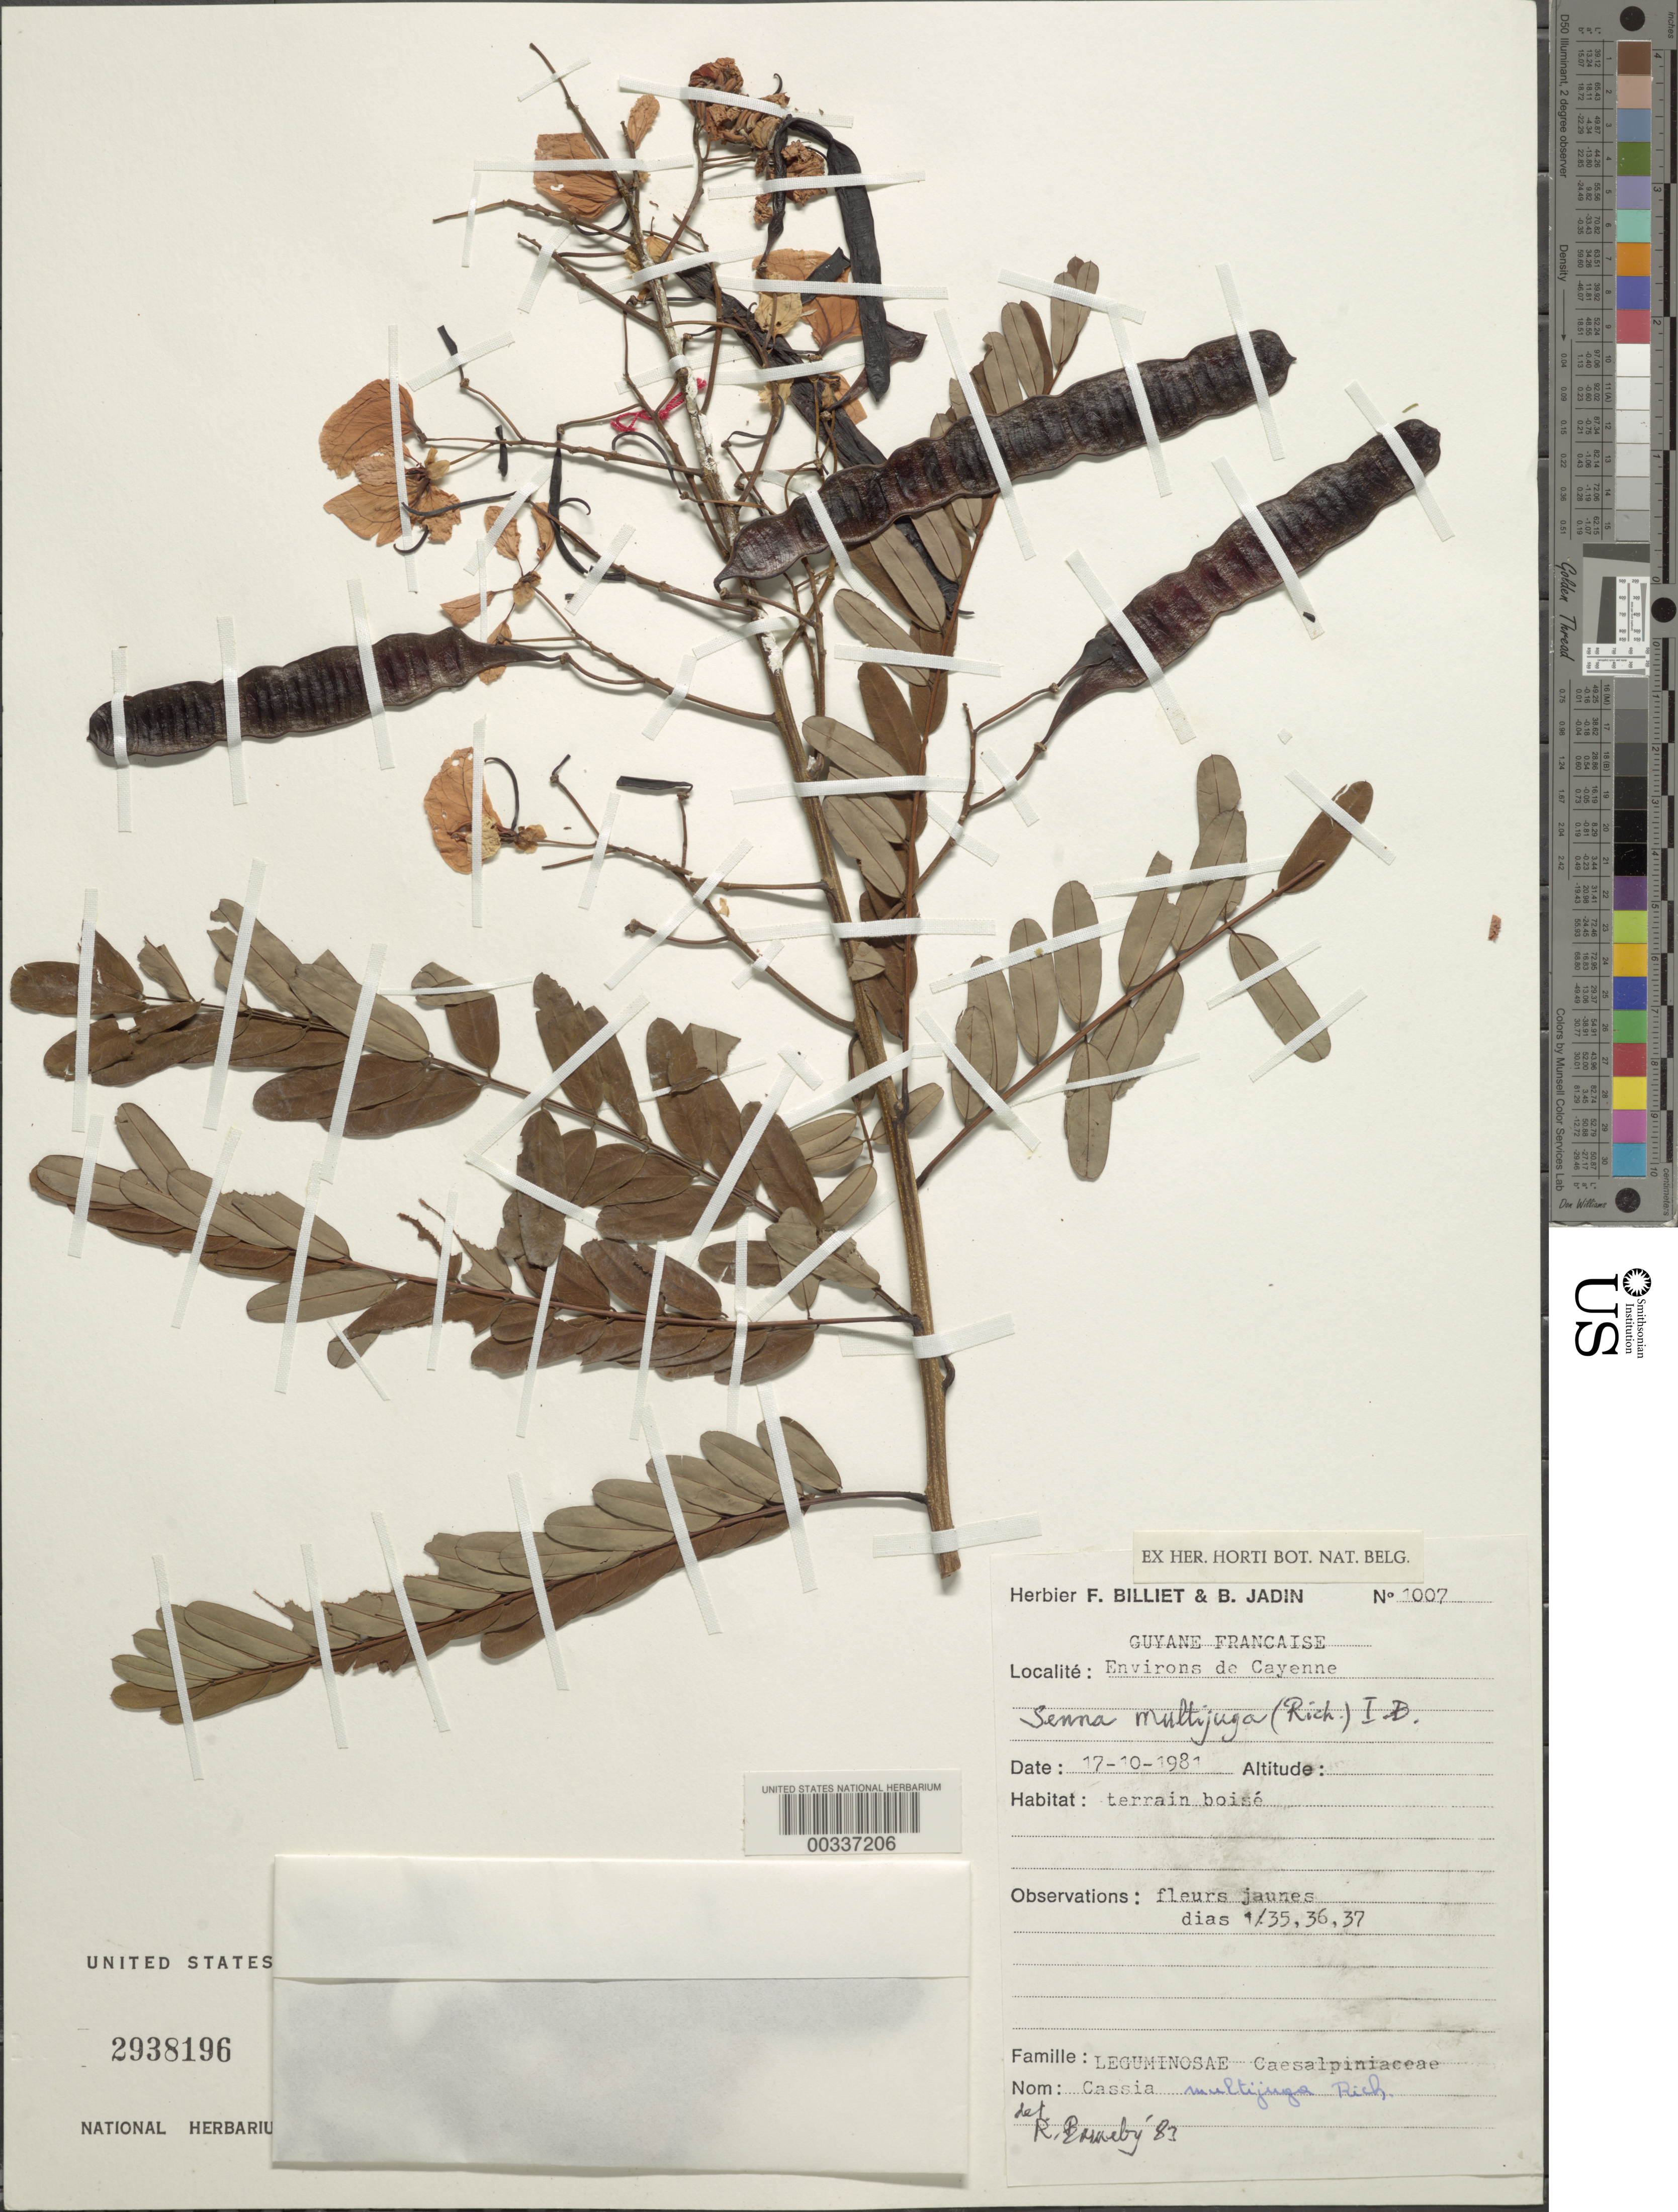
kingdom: Plantae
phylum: Tracheophyta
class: Magnoliopsida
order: Fabales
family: Fabaceae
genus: Senna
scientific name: Senna multijuga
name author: (Rich.) H.S. Irwin & Barneby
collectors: F. Billiet & B. Jadin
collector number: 1007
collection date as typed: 17 Oct 1981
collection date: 1981-10-17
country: French Guiana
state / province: Cayenne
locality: Vicinity of cayenne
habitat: Woody terrain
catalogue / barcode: US 2938196